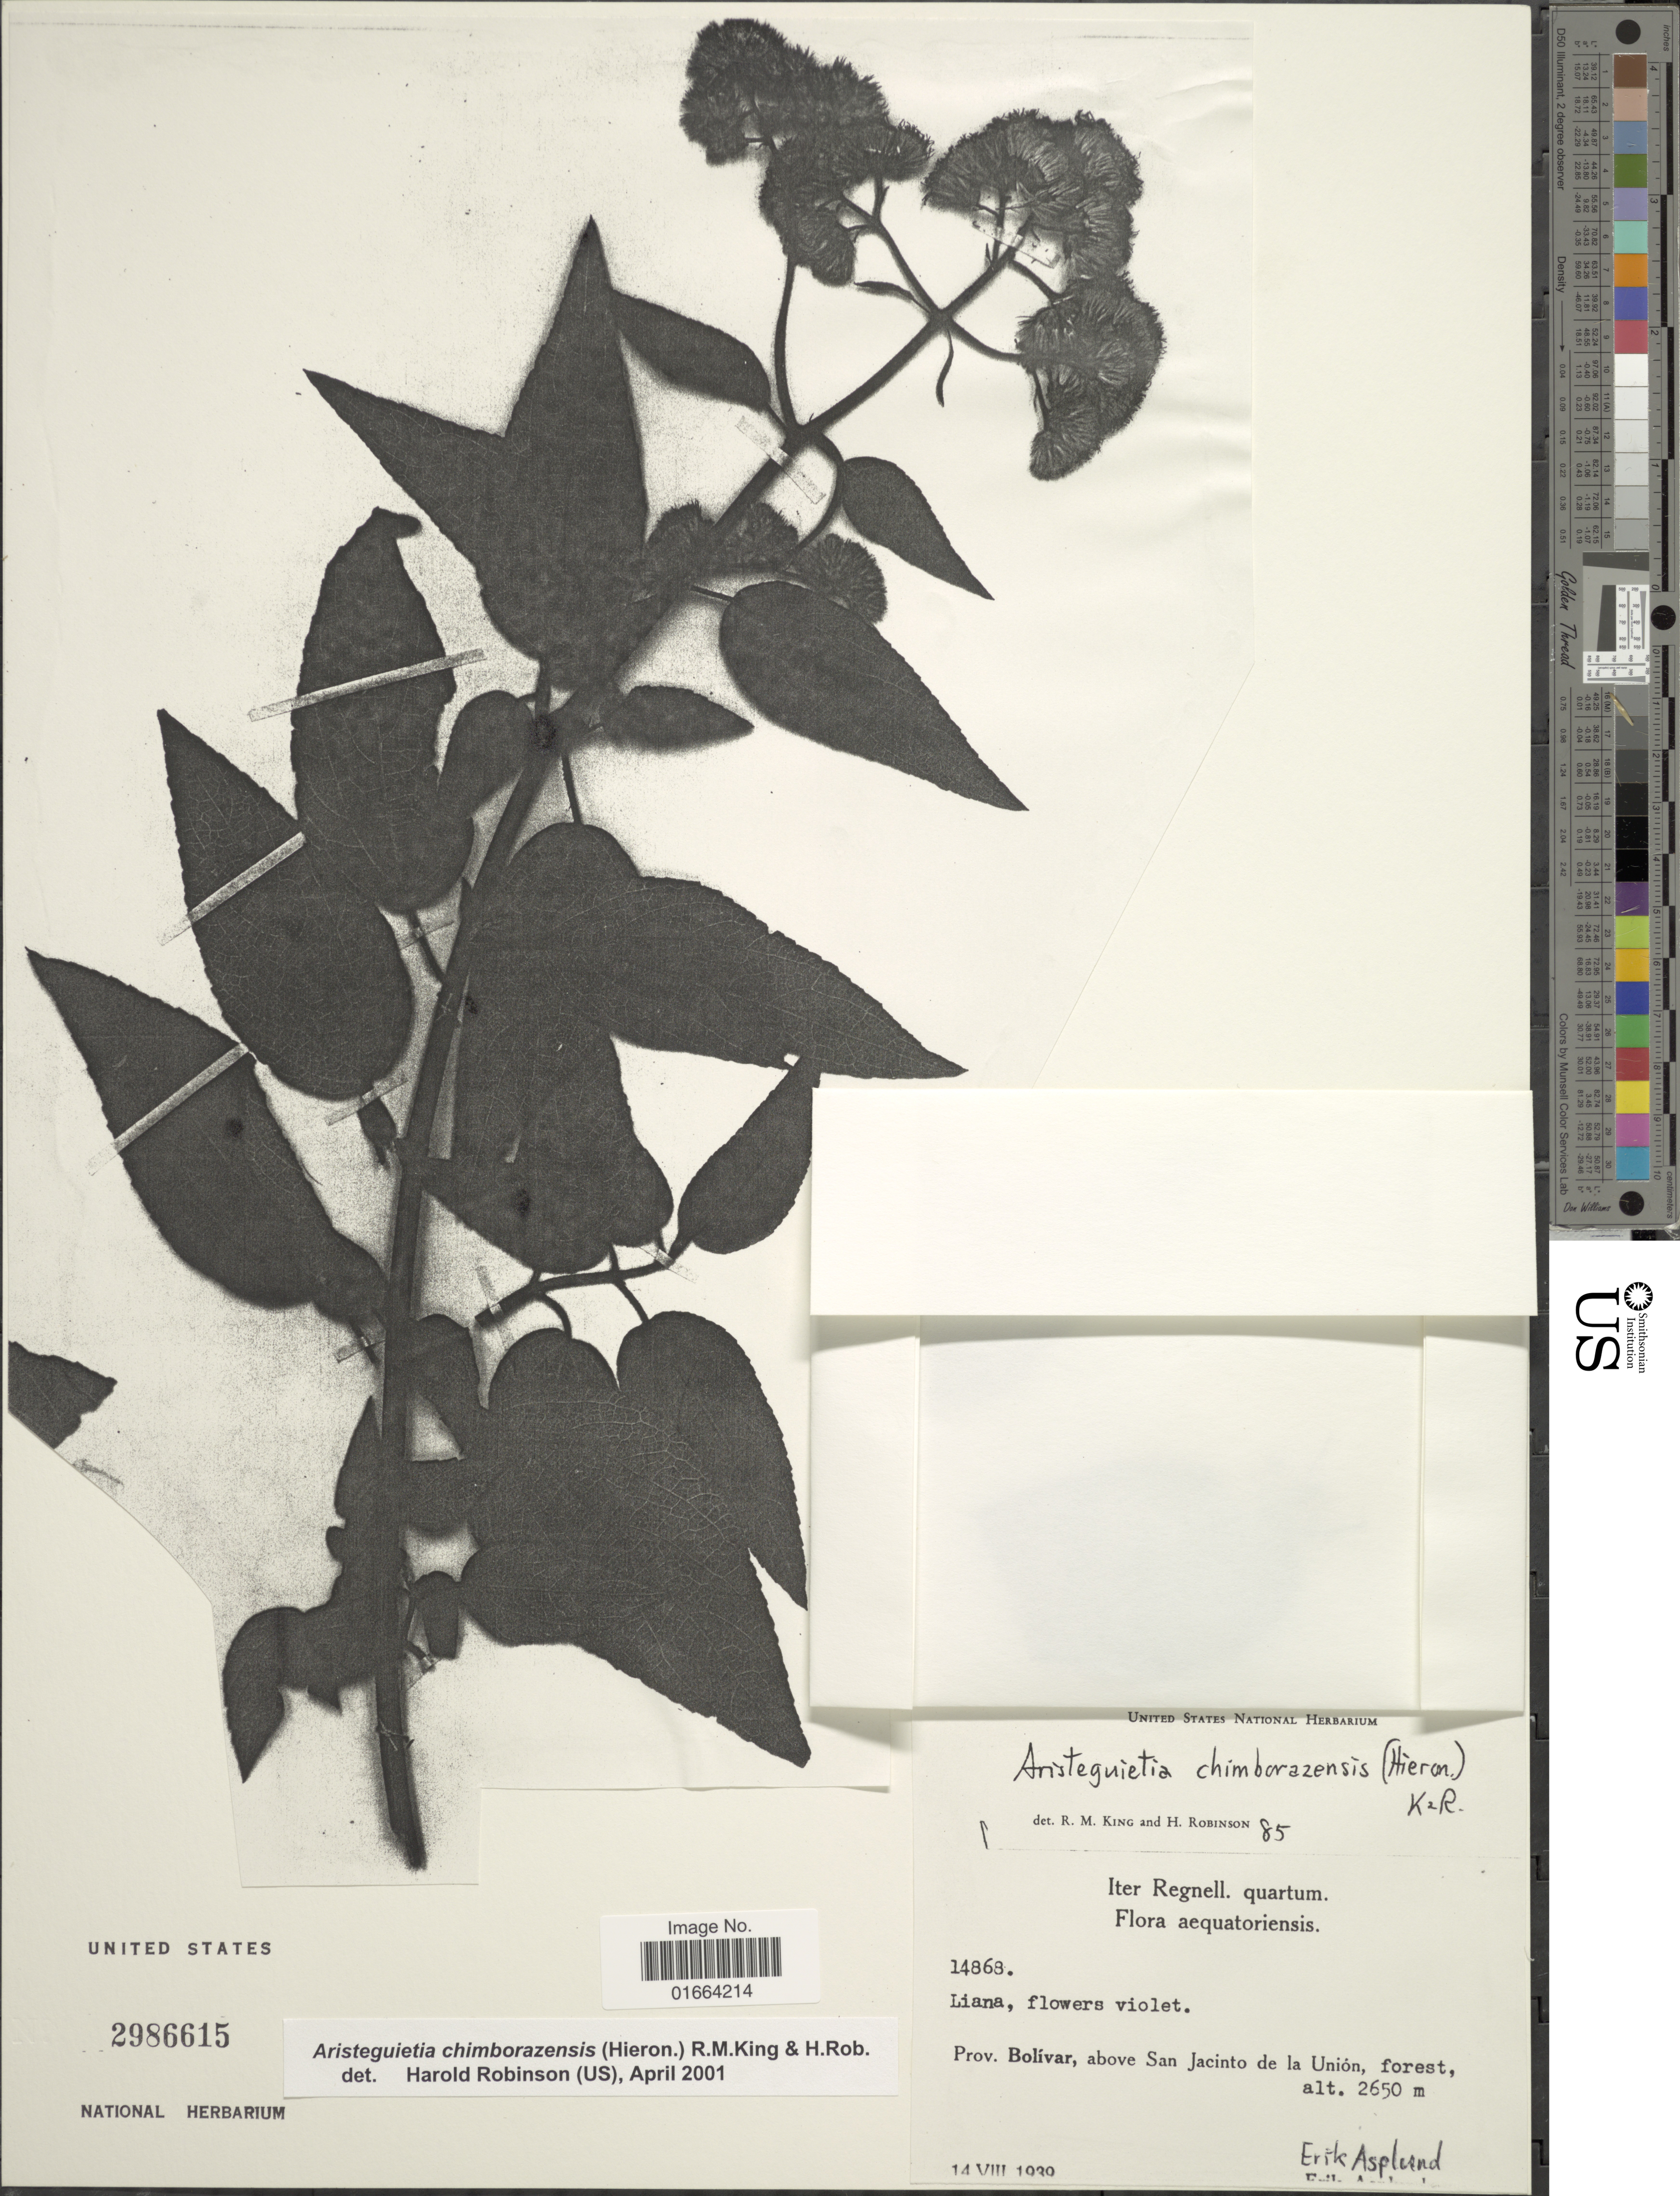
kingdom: Plantae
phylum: Tracheophyta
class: Magnoliopsida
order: Asterales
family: Asteraceae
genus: Aristeguietia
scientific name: Aristeguietia chimborazensis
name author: (Hieron.) R.M. King & H. Rob.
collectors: E. Asplund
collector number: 14868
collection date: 1939-08-14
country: Ecuador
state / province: Bolívar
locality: Above San Jacinto de la Unión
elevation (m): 2650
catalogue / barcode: US 2986615